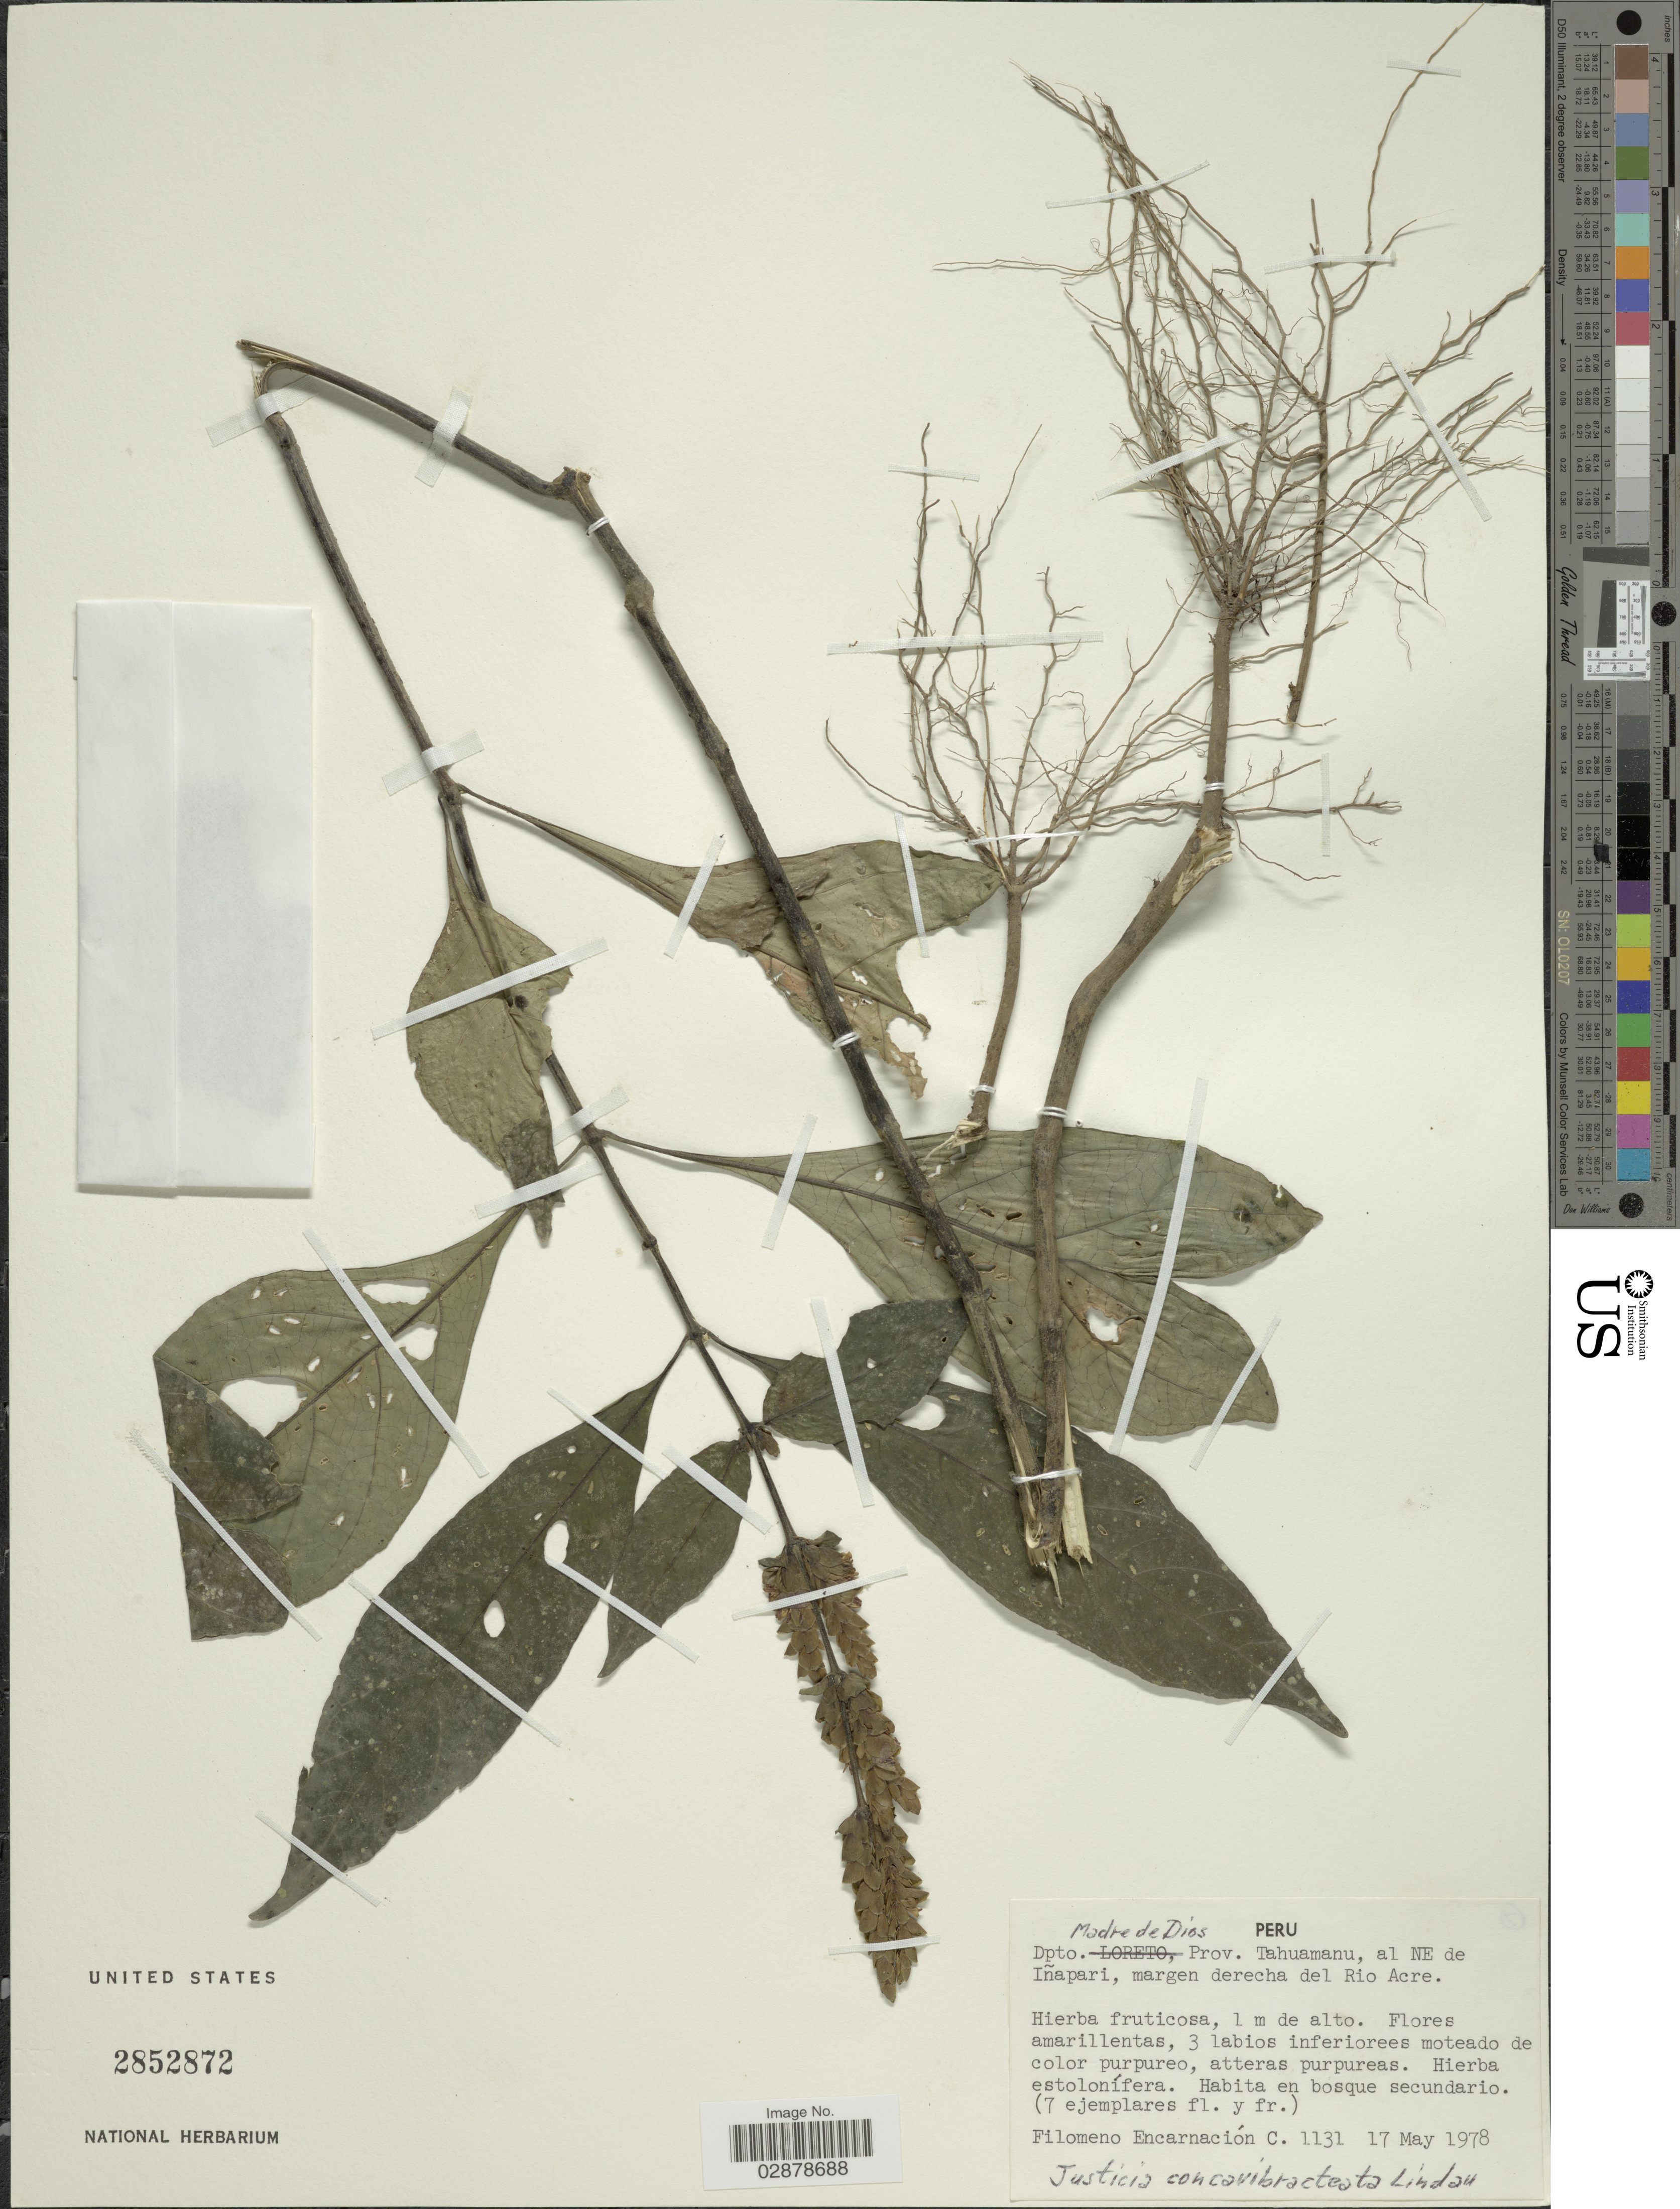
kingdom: Plantae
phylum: Tracheophyta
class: Magnoliopsida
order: Lamiales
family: Acanthaceae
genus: Justicia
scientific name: Justicia concavibracteata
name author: Lindau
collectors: F. Encarnación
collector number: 1131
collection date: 1978-05-17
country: Peru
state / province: Madre de Dios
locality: Dpto. Madre de Dios, Prov. Tahuamanu, al NE de Iñapari, margen derecha del Rio Acre.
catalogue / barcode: US 2852872